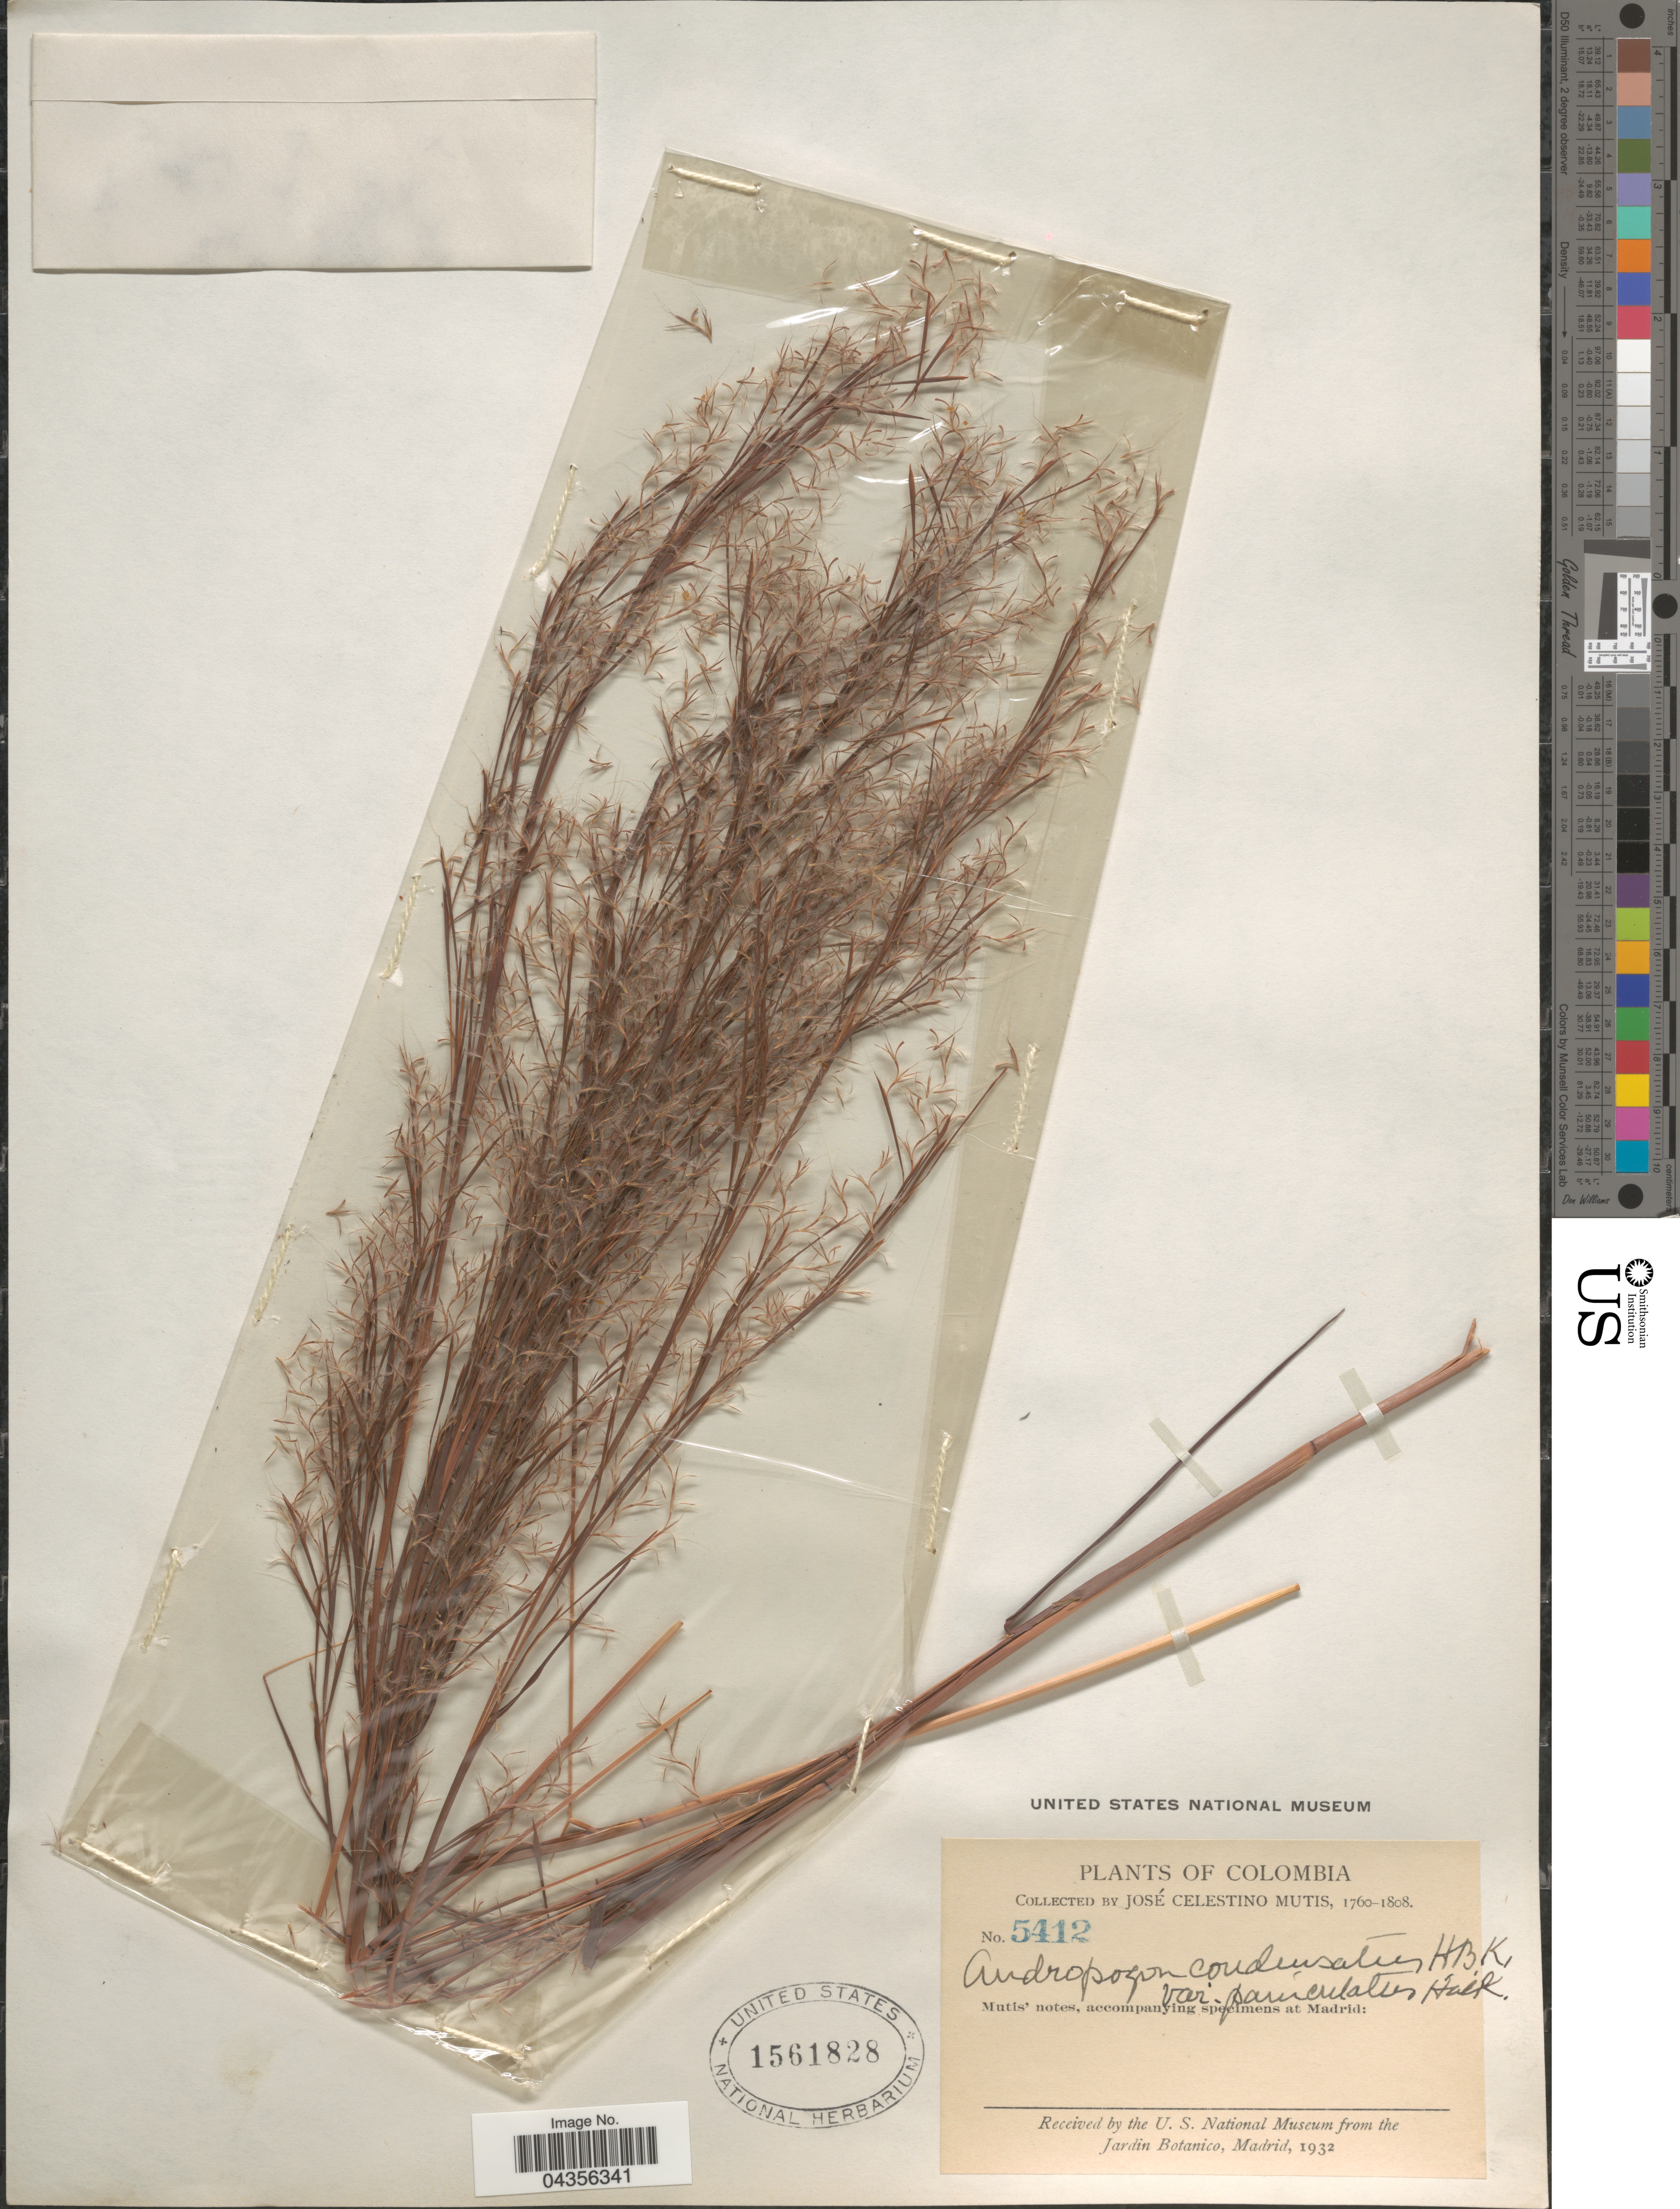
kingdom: Plantae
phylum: Tracheophyta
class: Liliopsida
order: Poales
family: Poaceae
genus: Schizachyrium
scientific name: Schizachyrium microstachyum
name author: (Desv. ex Ham.) Roseng. et al.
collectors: J. C. B. Mutis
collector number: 5412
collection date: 1760/1808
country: Colombia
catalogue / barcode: US 1561828